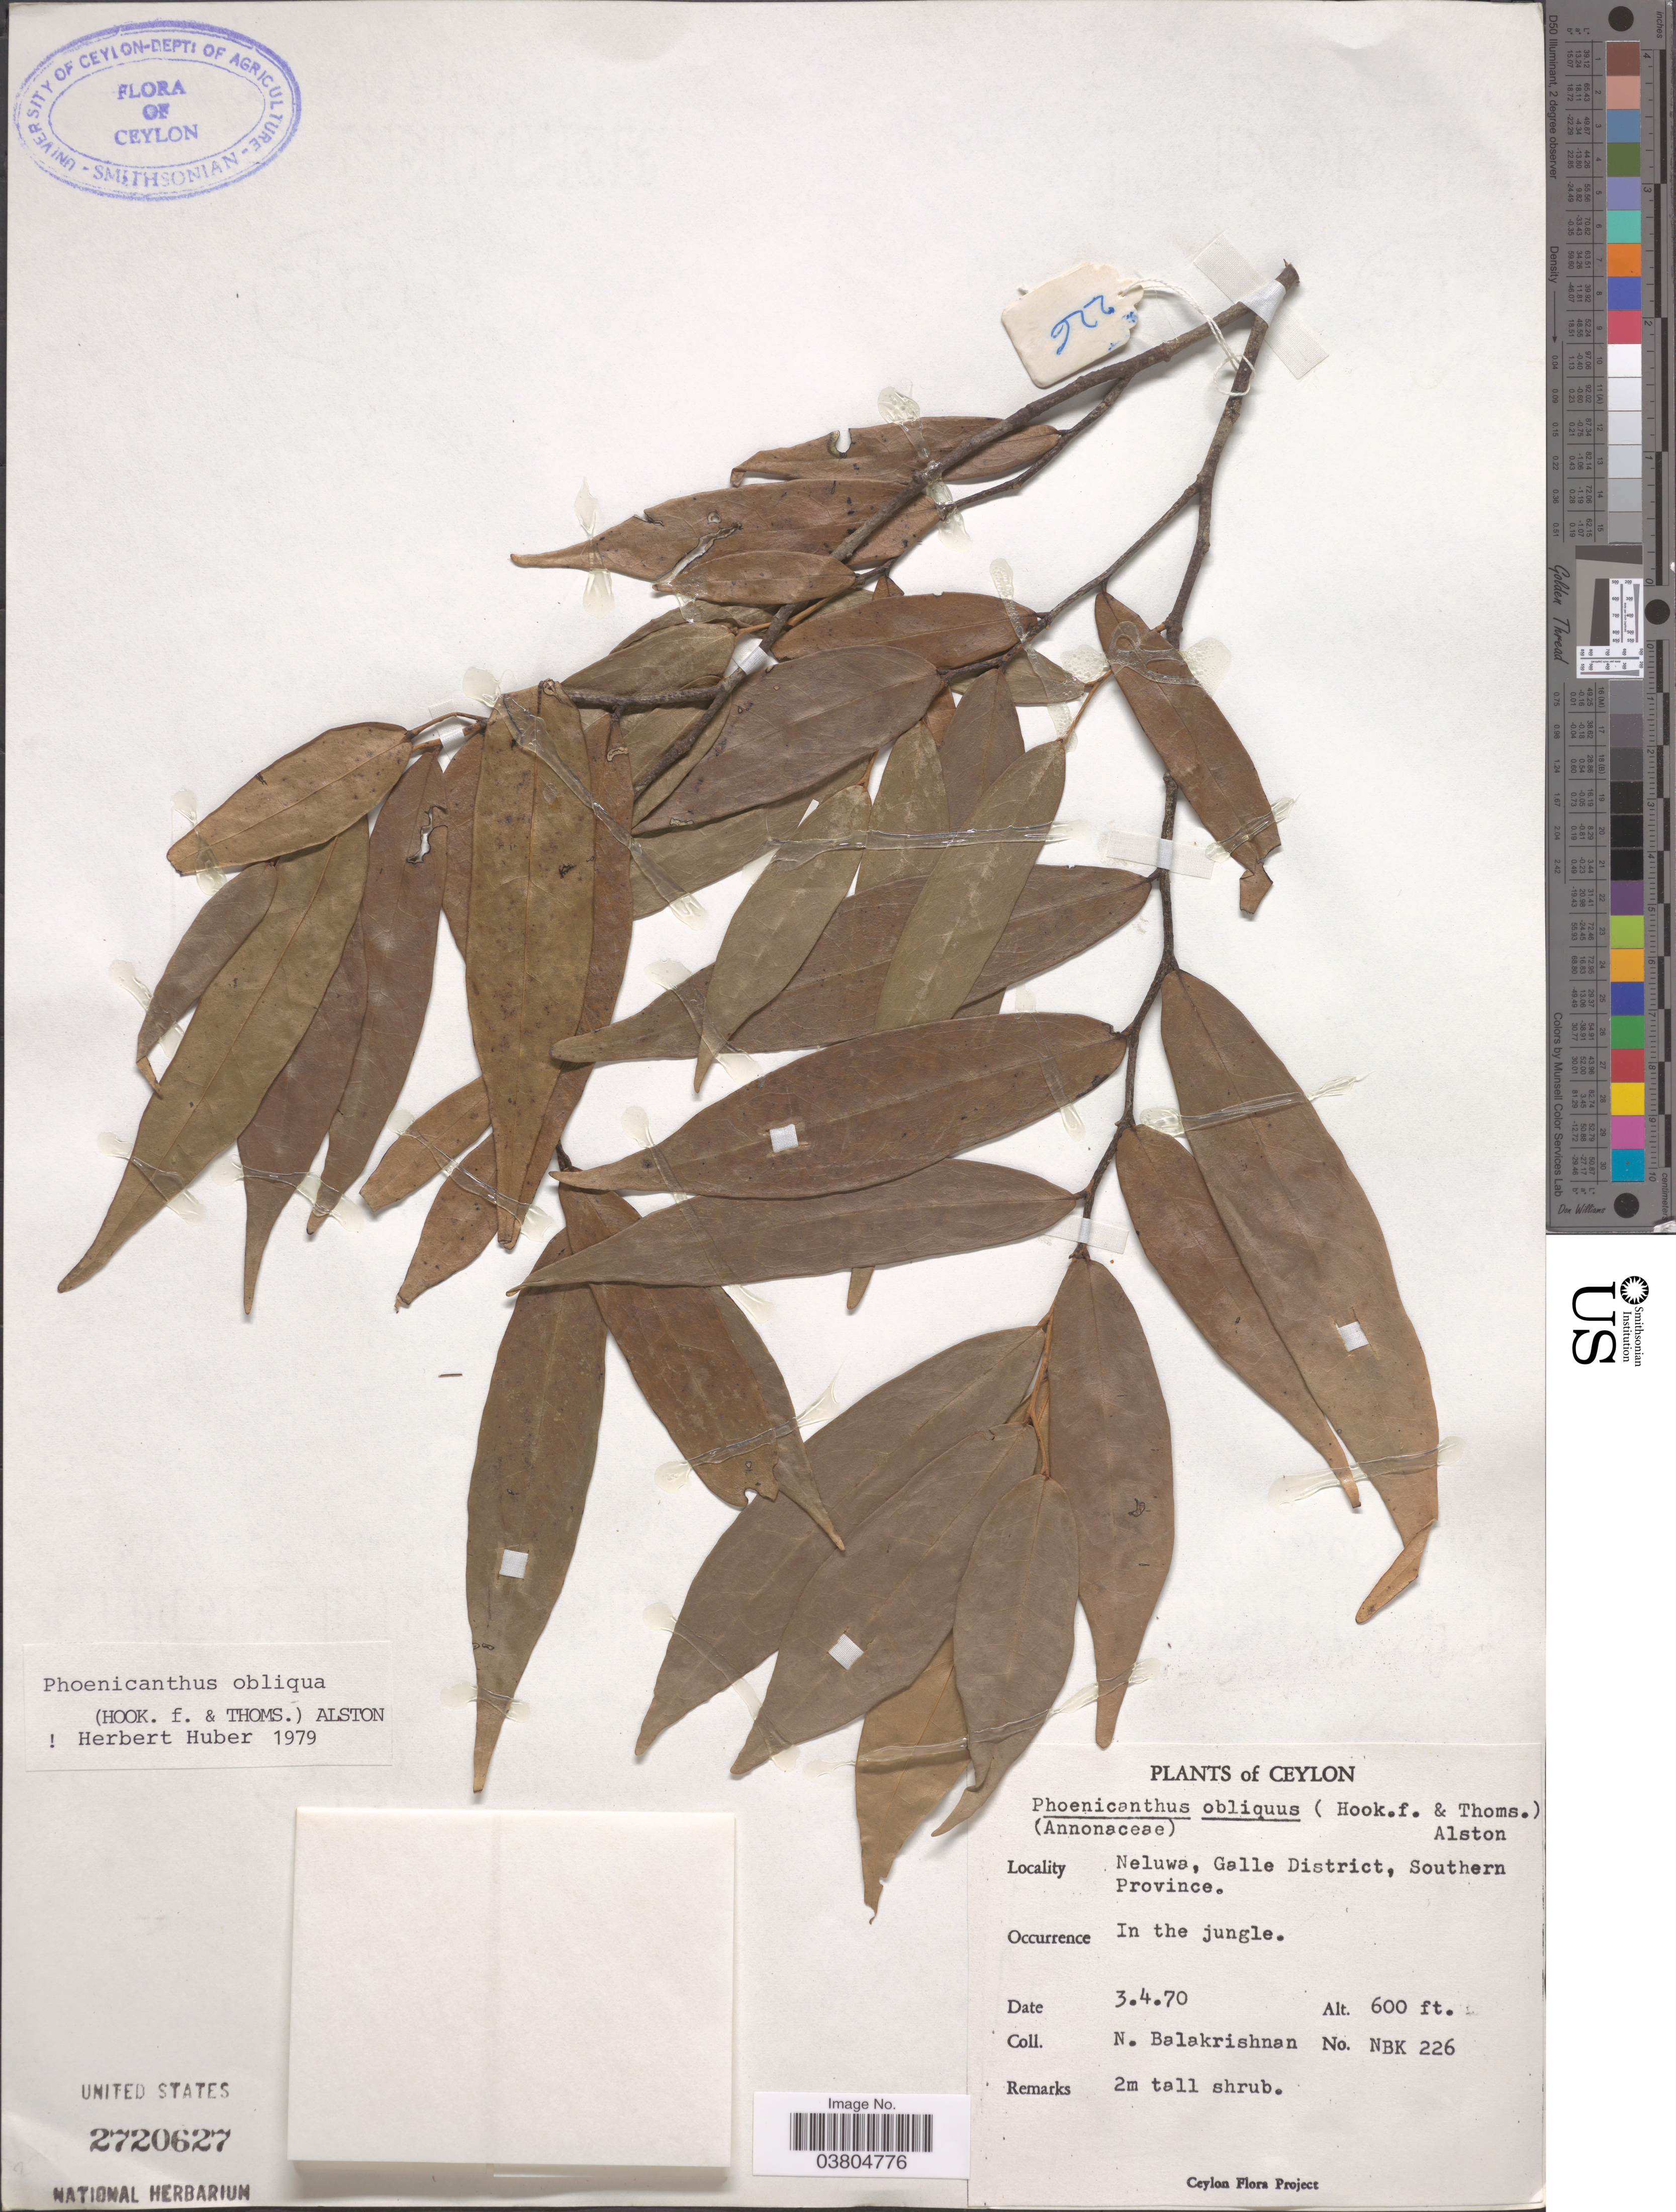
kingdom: Plantae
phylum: Tracheophyta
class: Magnoliopsida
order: Magnoliales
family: Annonaceae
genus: Phoenicanthus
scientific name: Phoenicanthus obliquus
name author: (Hook. f. & Thomson) Alston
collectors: N. Balakrishnan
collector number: NBK 226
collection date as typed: Transcribed d/m/y: 3/4/70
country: Sri Lanka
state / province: Southern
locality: Ceylon. Neluwa, Galle District.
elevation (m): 183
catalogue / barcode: US 2720627